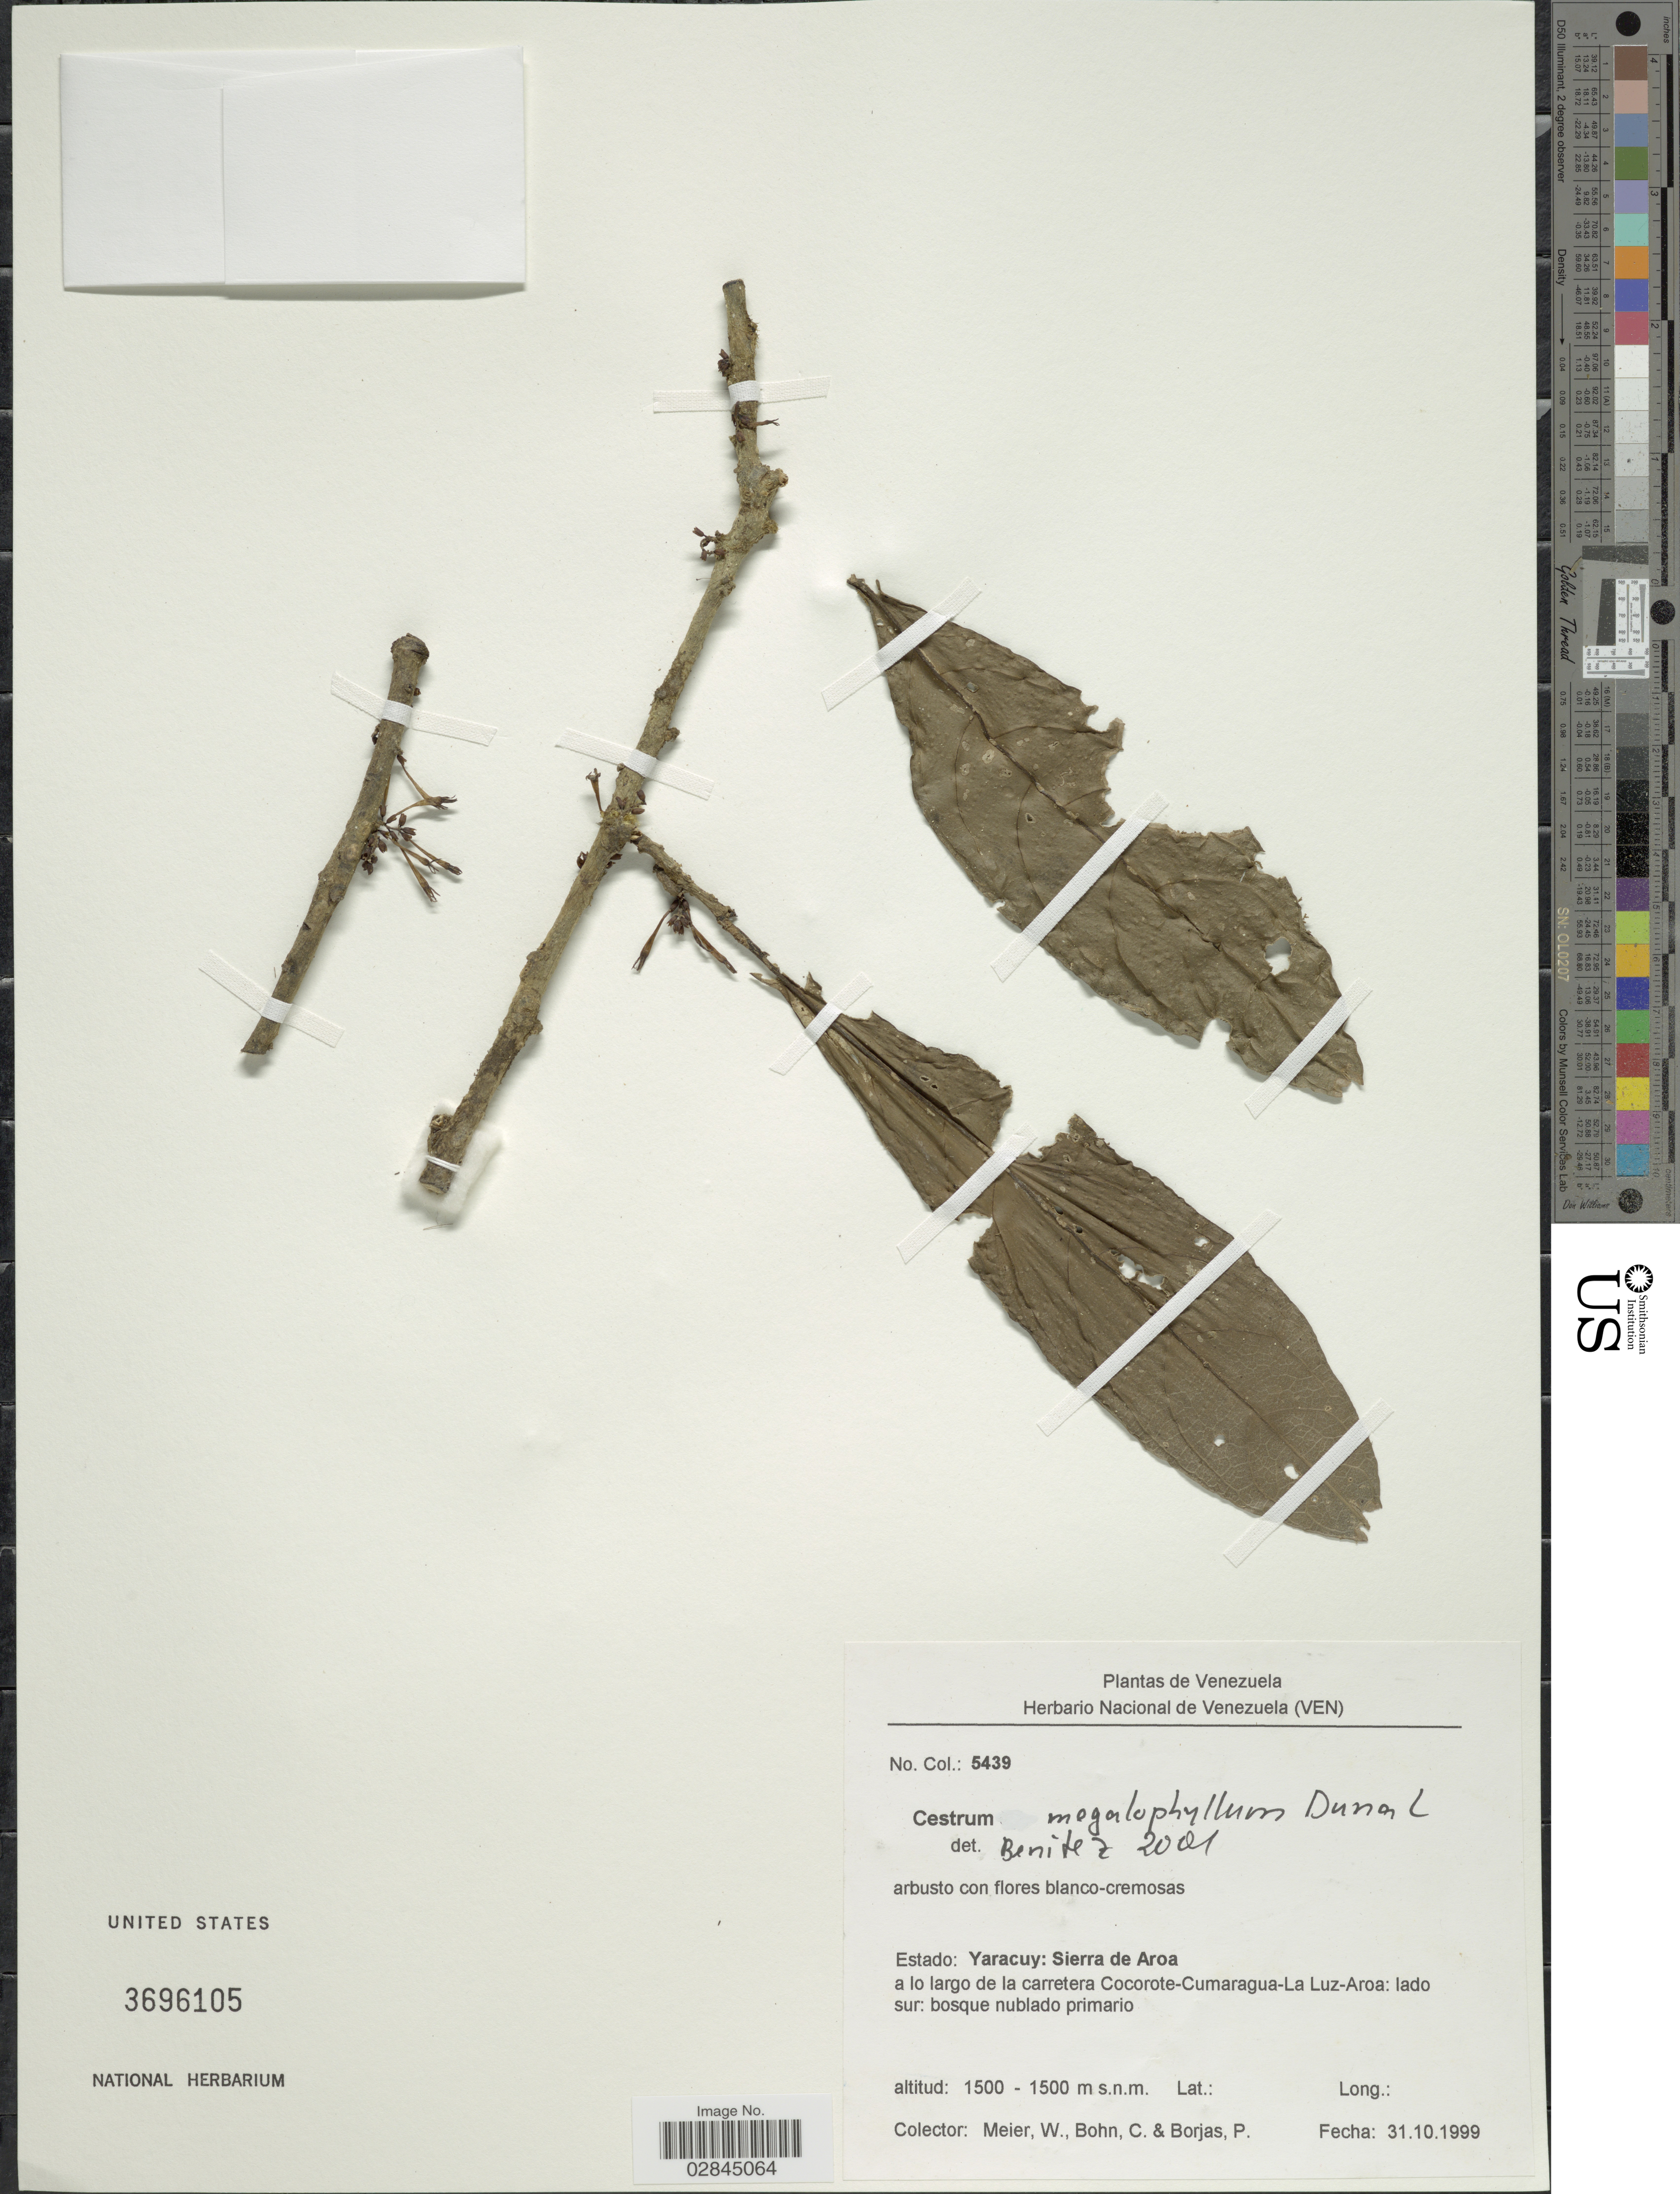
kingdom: Plantae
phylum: Tracheophyta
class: Magnoliopsida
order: Solanales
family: Solanaceae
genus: Cestrum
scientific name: Cestrum schlechtendahlii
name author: G. Don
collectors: W. Meier, C. Bohn & P. Borjas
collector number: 5439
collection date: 1999-10-31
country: Venezuela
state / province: Yaracuy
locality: Sierra de Aroa a lo largo de la carretera Cocorote-Cumaragua-La Luz Arora.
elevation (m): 1500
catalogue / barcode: US 3696105